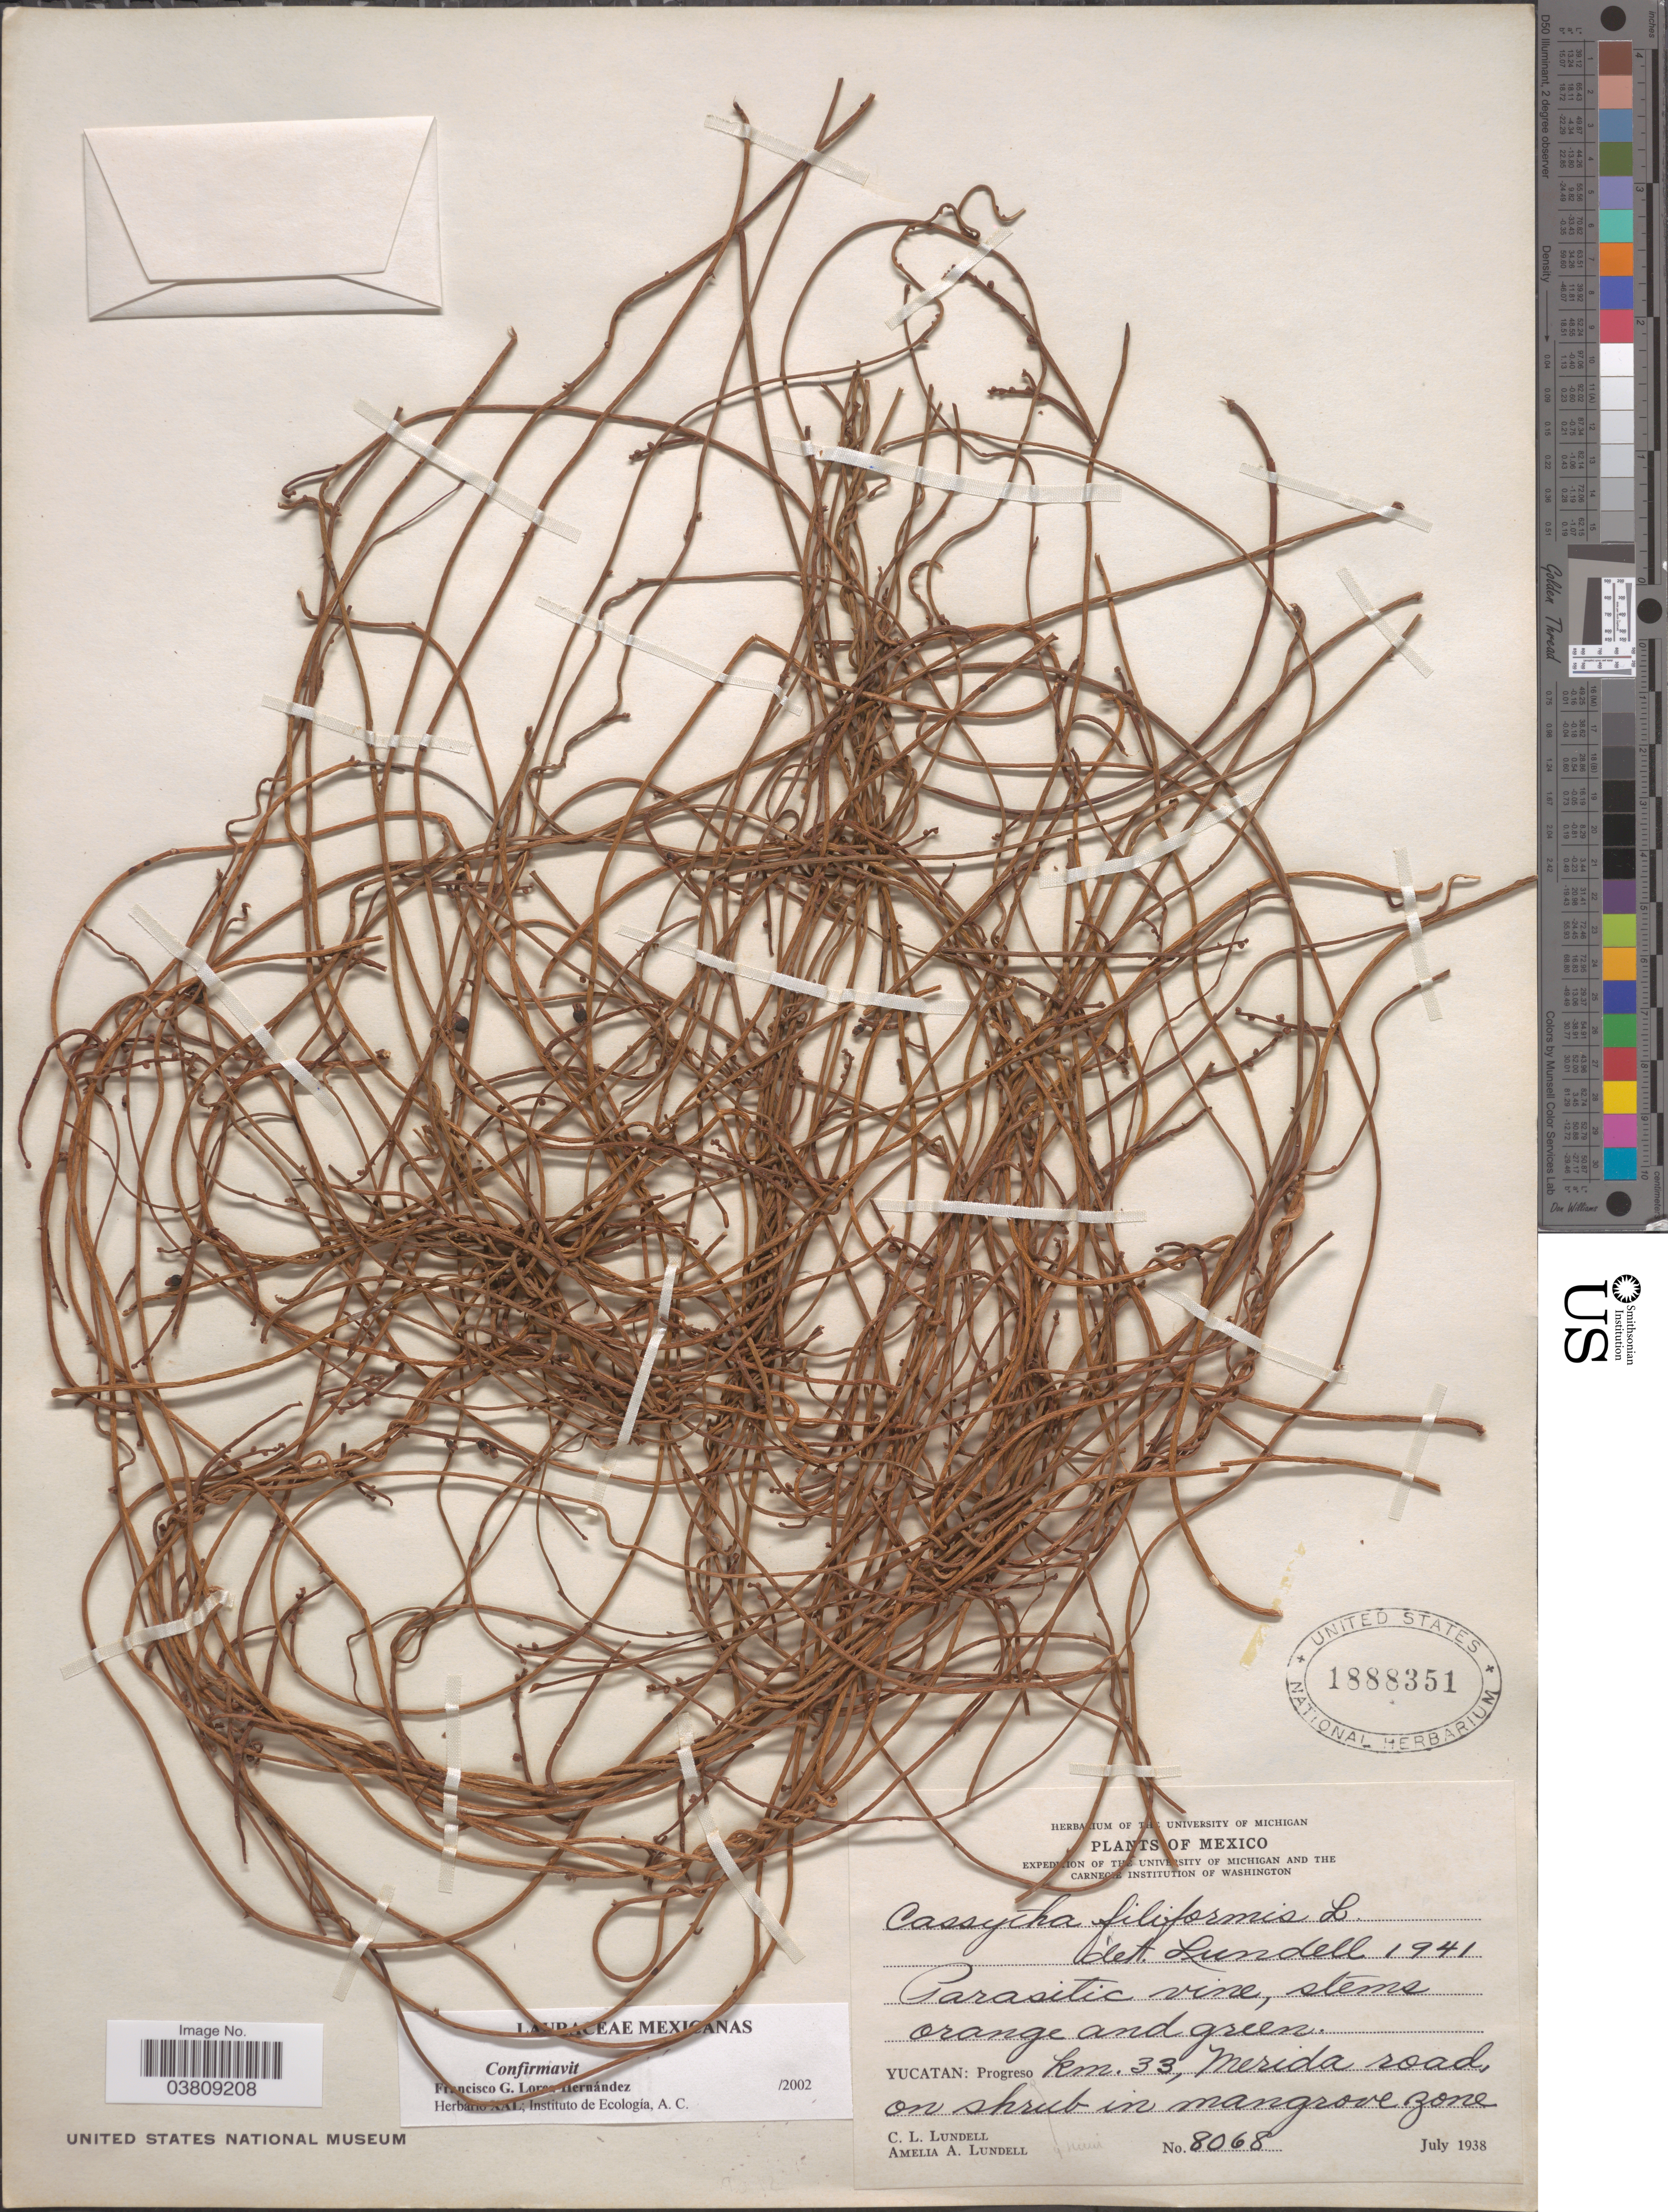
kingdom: Plantae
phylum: Tracheophyta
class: Magnoliopsida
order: Laurales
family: Lauraceae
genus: Cassytha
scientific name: Cassytha filiformis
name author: L.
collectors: C. L. Lundell & A. A. Lundell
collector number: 8068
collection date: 1938-07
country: Mexico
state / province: Yucatán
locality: Progreso km. 33, Merida road, on shrub in mangrove zone.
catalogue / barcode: US 1888351